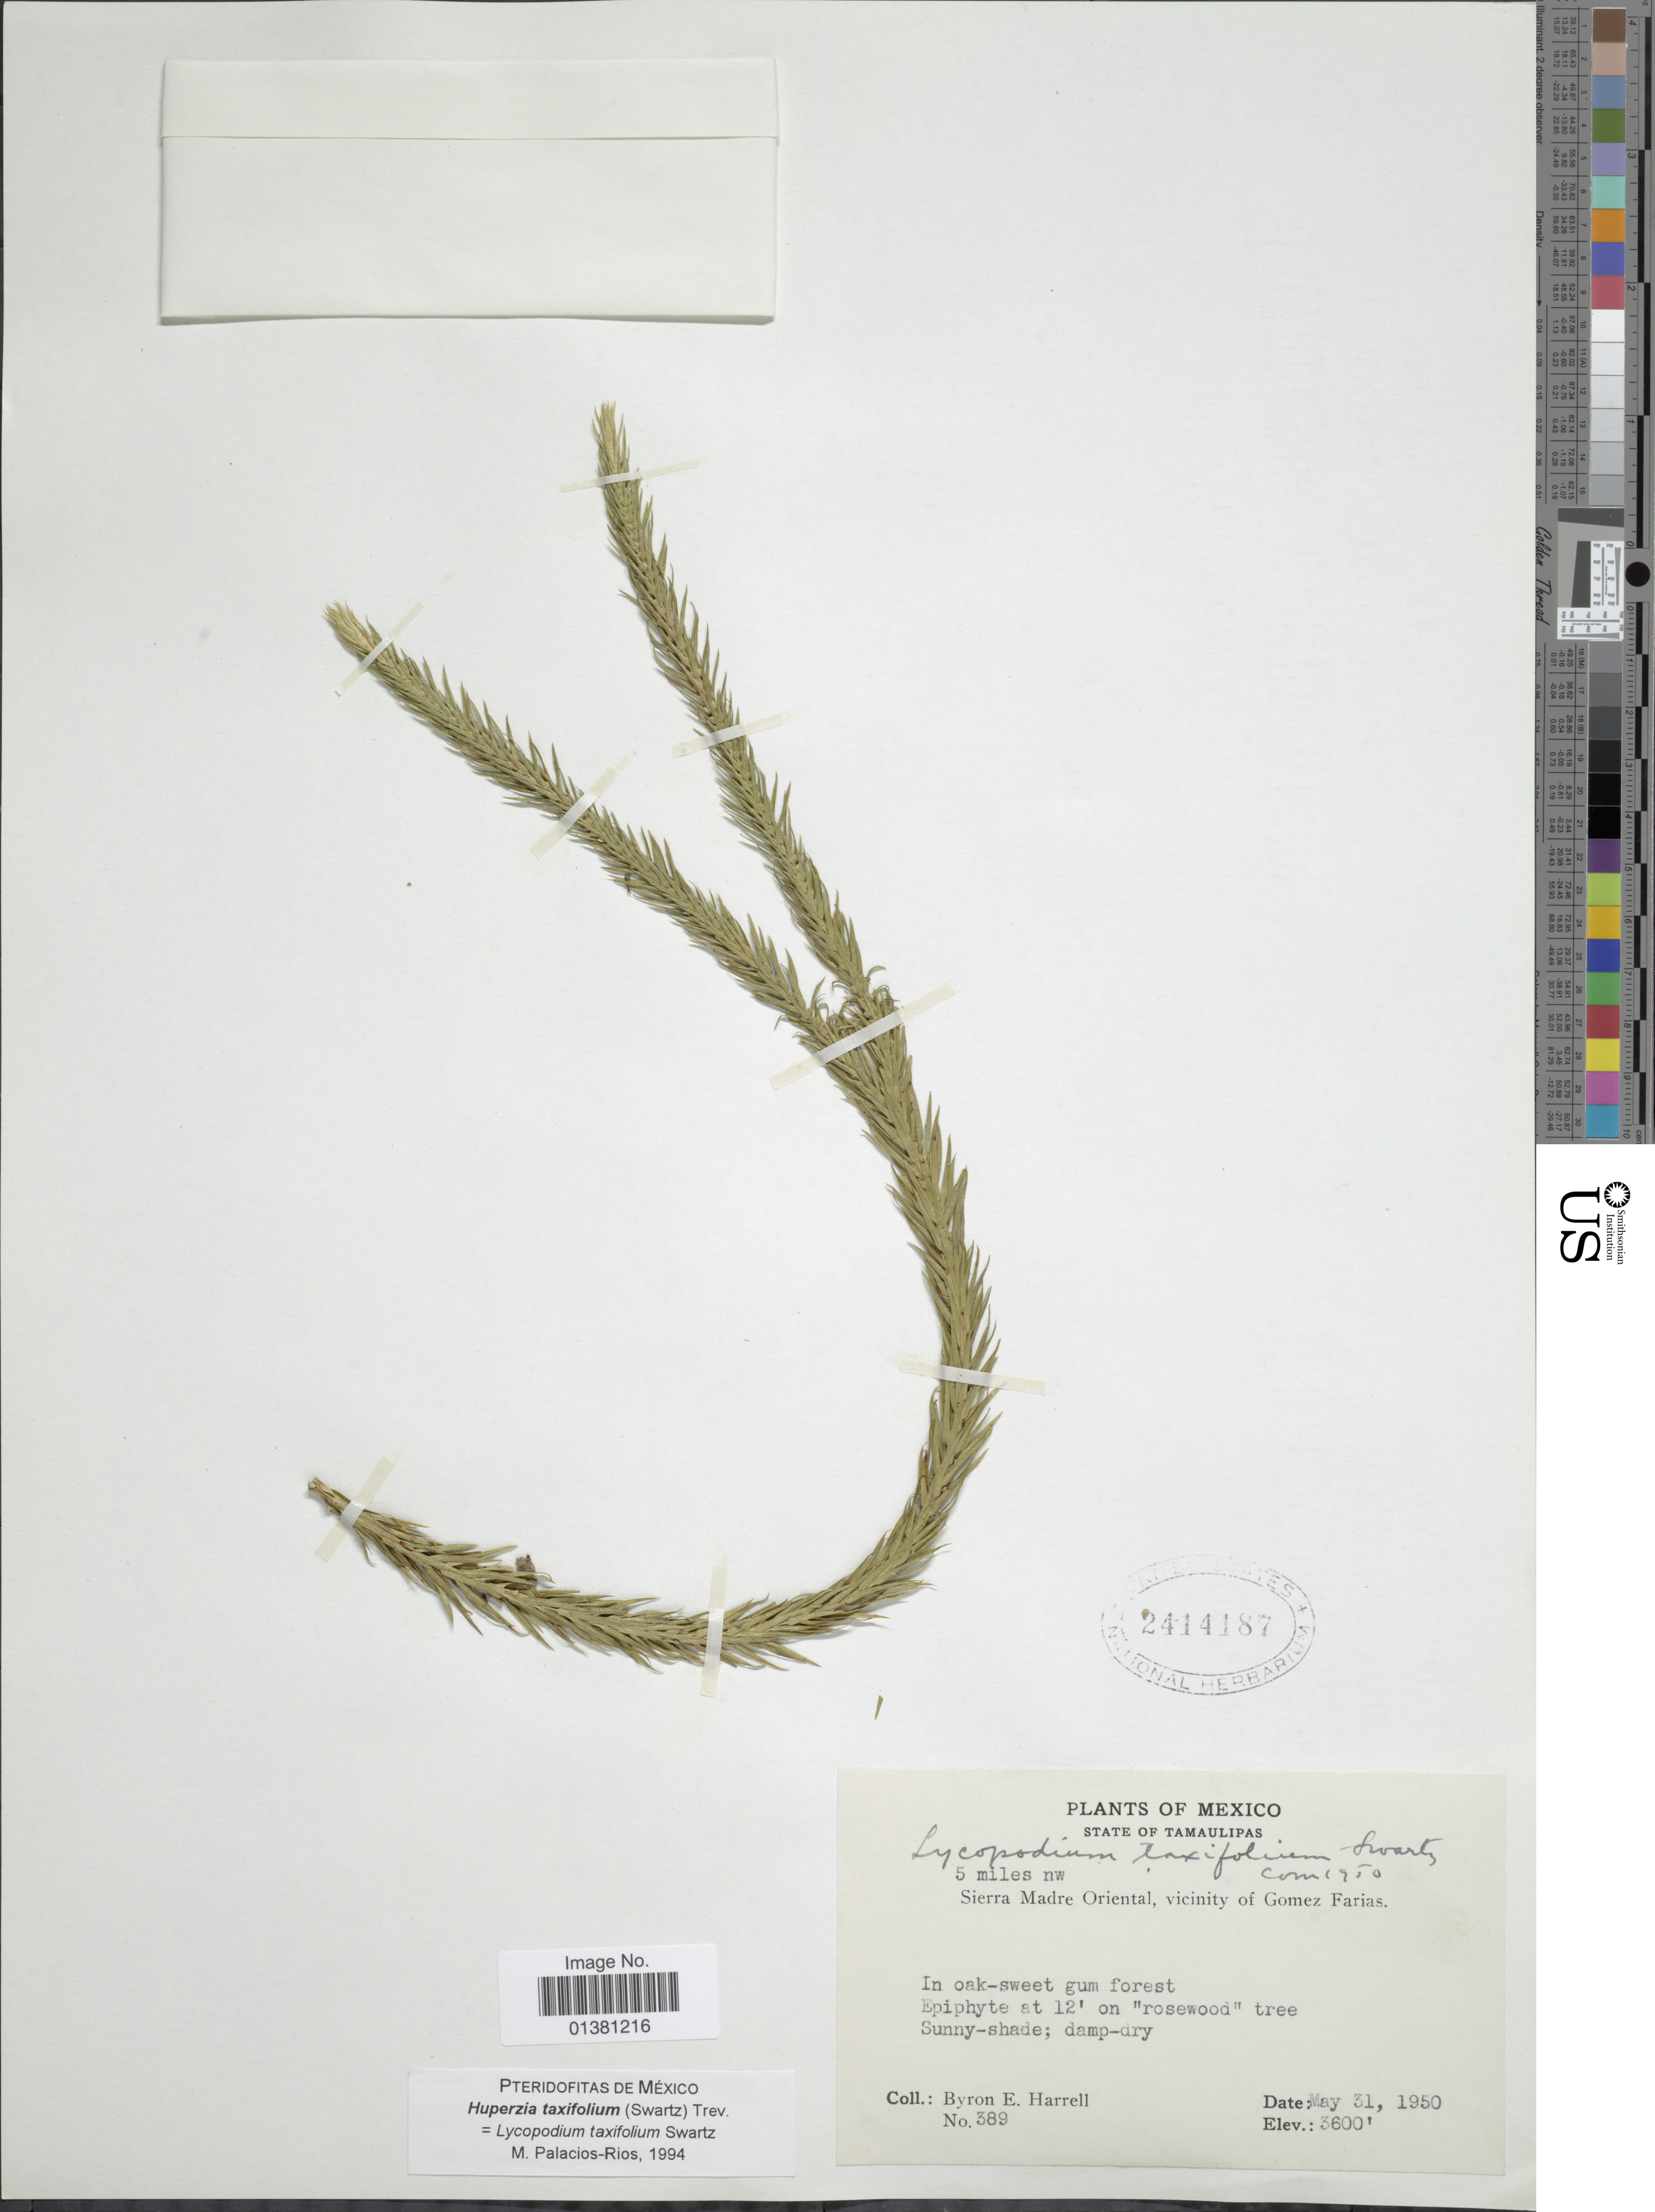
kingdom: Plantae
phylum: Tracheophyta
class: Lycopodiopsida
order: Lycopodiales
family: Lycopodiaceae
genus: Phlegmariurus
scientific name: Phlegmariurus taxifolius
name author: (Sw.) Á. Löve & D. Löve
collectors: B. Harrell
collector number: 389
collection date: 1950-05-31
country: Mexico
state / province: Tamaulipas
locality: State of Tamaulipas, 5 miles nw Sierra Madre Oriental, vicinity of Gomez Farias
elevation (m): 1097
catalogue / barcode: US 2414187